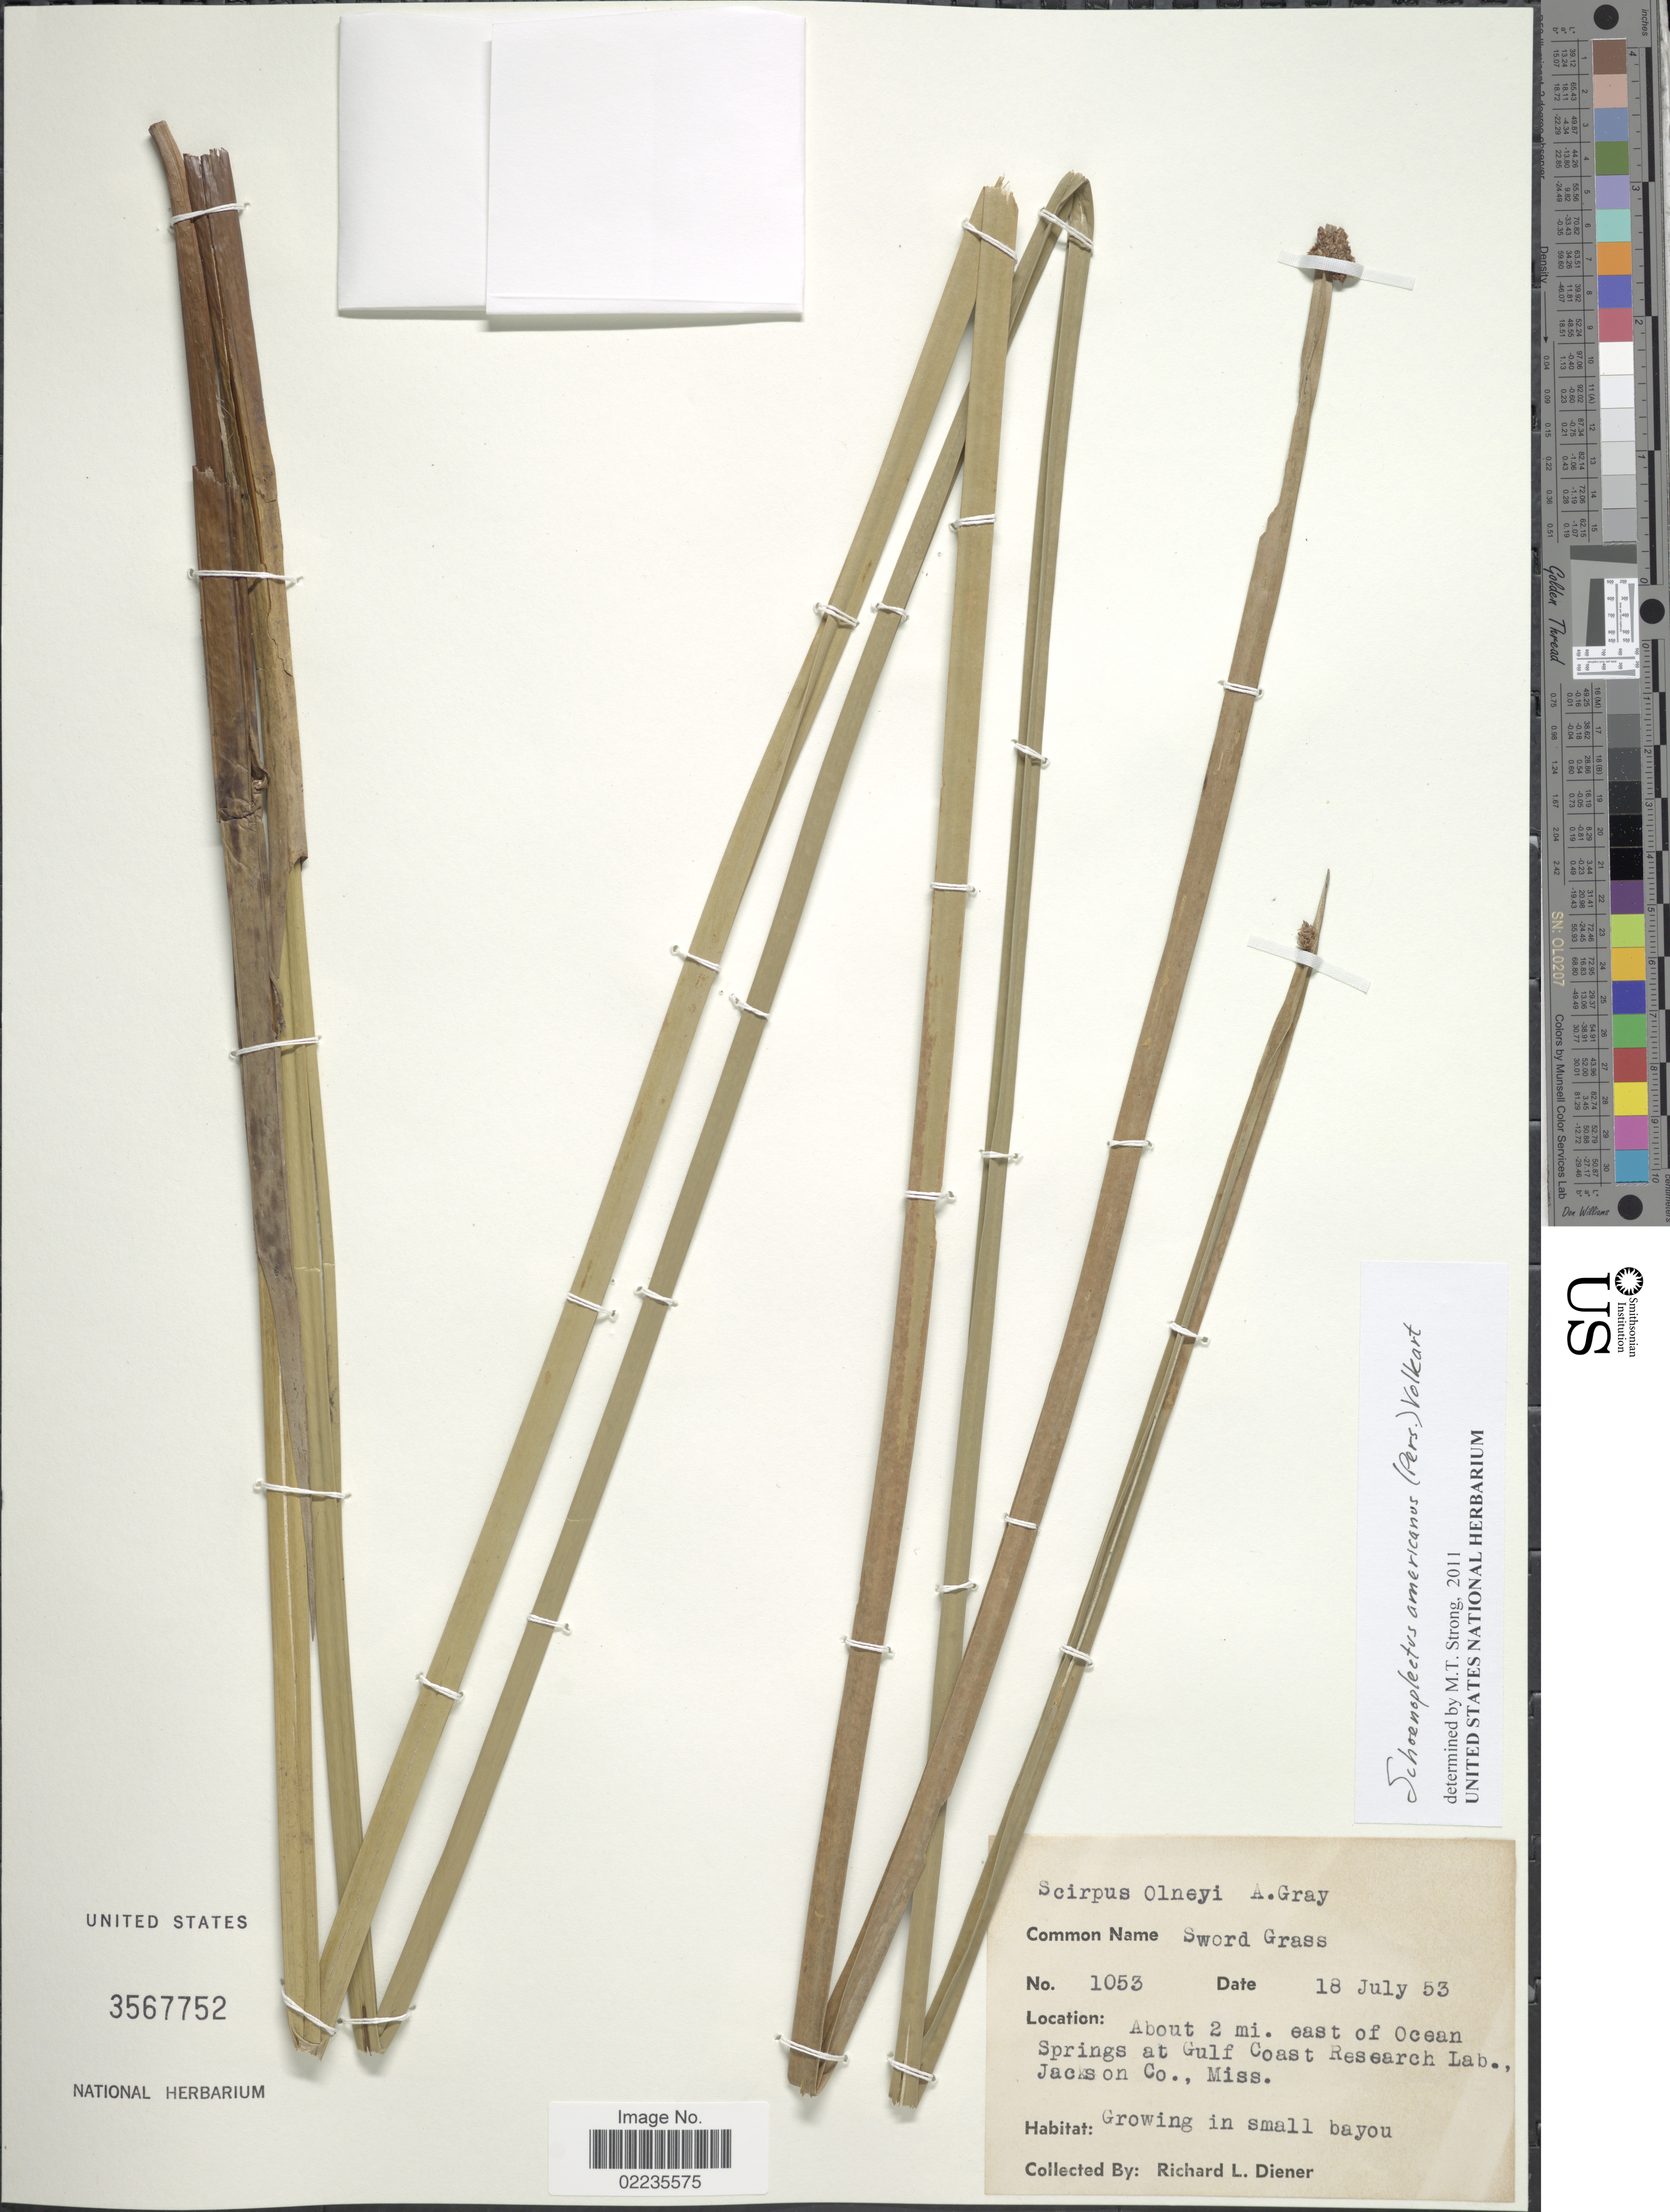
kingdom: Plantae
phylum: Tracheophyta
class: Liliopsida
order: Poales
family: Cyperaceae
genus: Schoenoplectus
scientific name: Schoenoplectus americanus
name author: (Pers.) Volkart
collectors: R. Diener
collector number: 1053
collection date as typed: Transcribed d/m/y: 18/7/53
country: United States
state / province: Mississippi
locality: About 2 mi. east of Ocean Springs at Gulf Coast Research Lab., Jackson Co.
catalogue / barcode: US 3567752